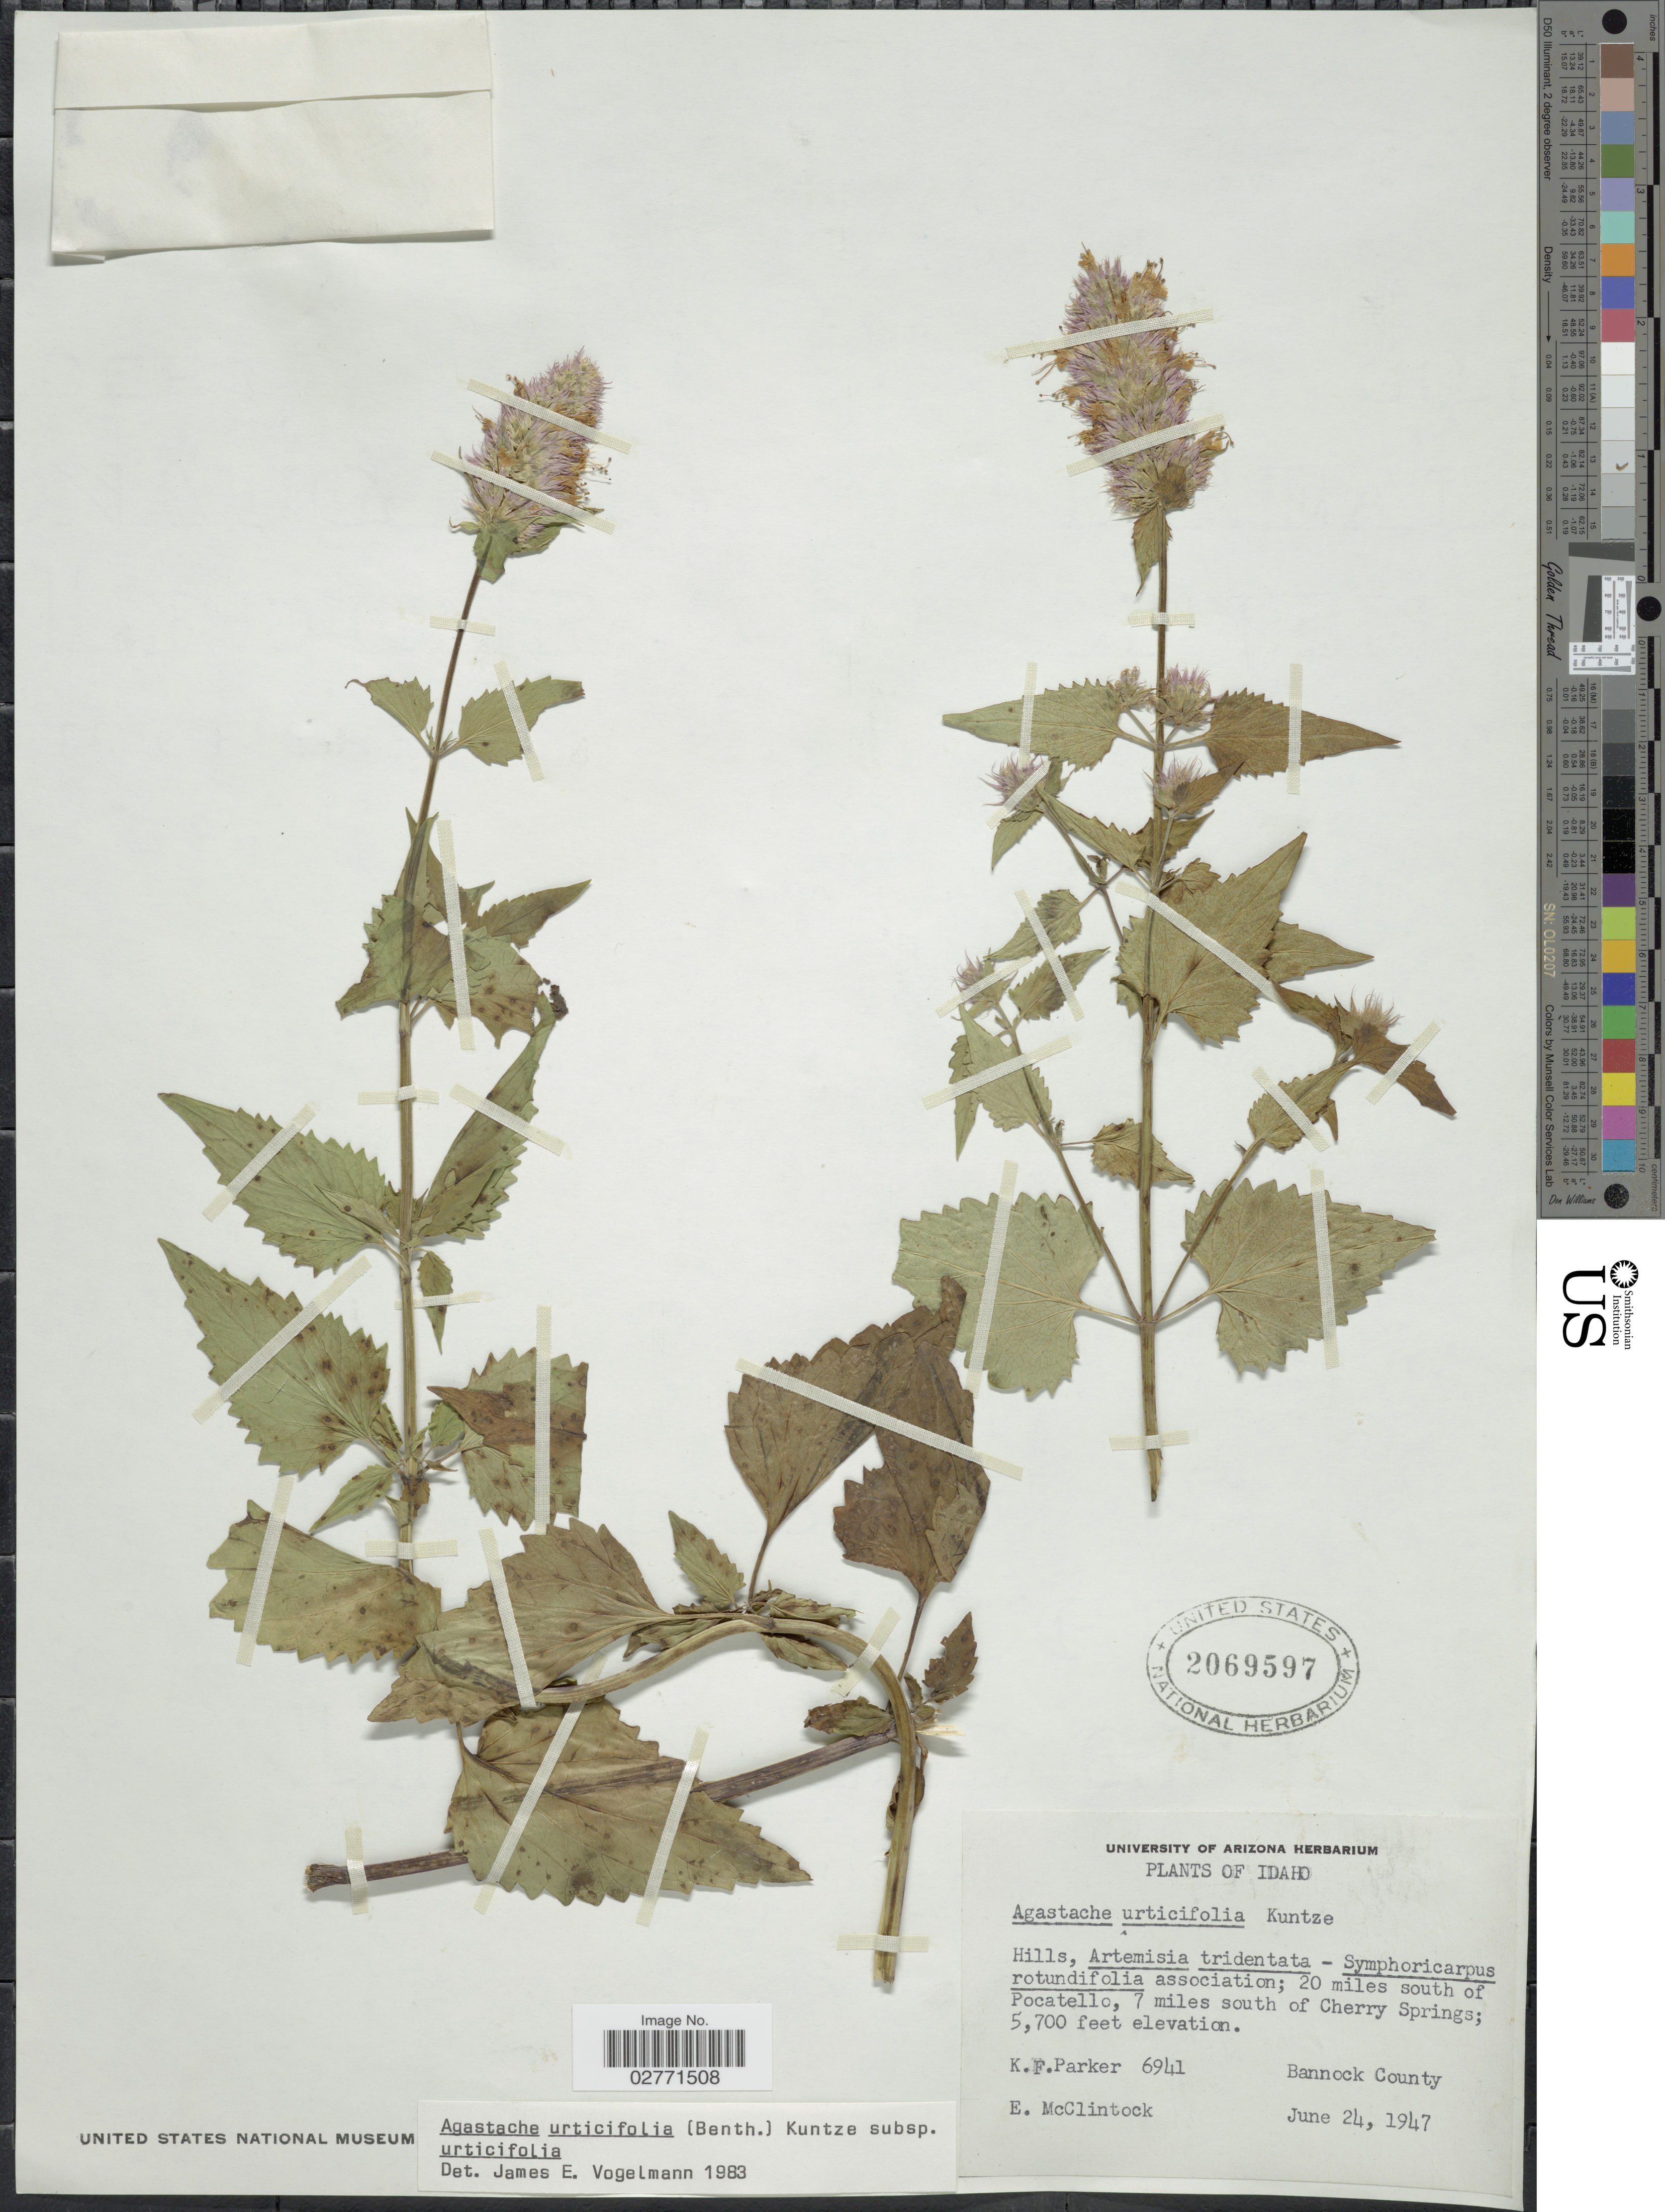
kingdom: Plantae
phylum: Tracheophyta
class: Magnoliopsida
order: Lamiales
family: Lamiaceae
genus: Agastache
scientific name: Agastache urticifolia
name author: (Benth.) Kuntze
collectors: K. F. Parker & E. McClintock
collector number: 6941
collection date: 1947-06-24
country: United States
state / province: Idaho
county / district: Bannock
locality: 20 miles south of Pocatello, 7 miles S of Cherry Springs.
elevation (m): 1737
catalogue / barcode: US 2069597